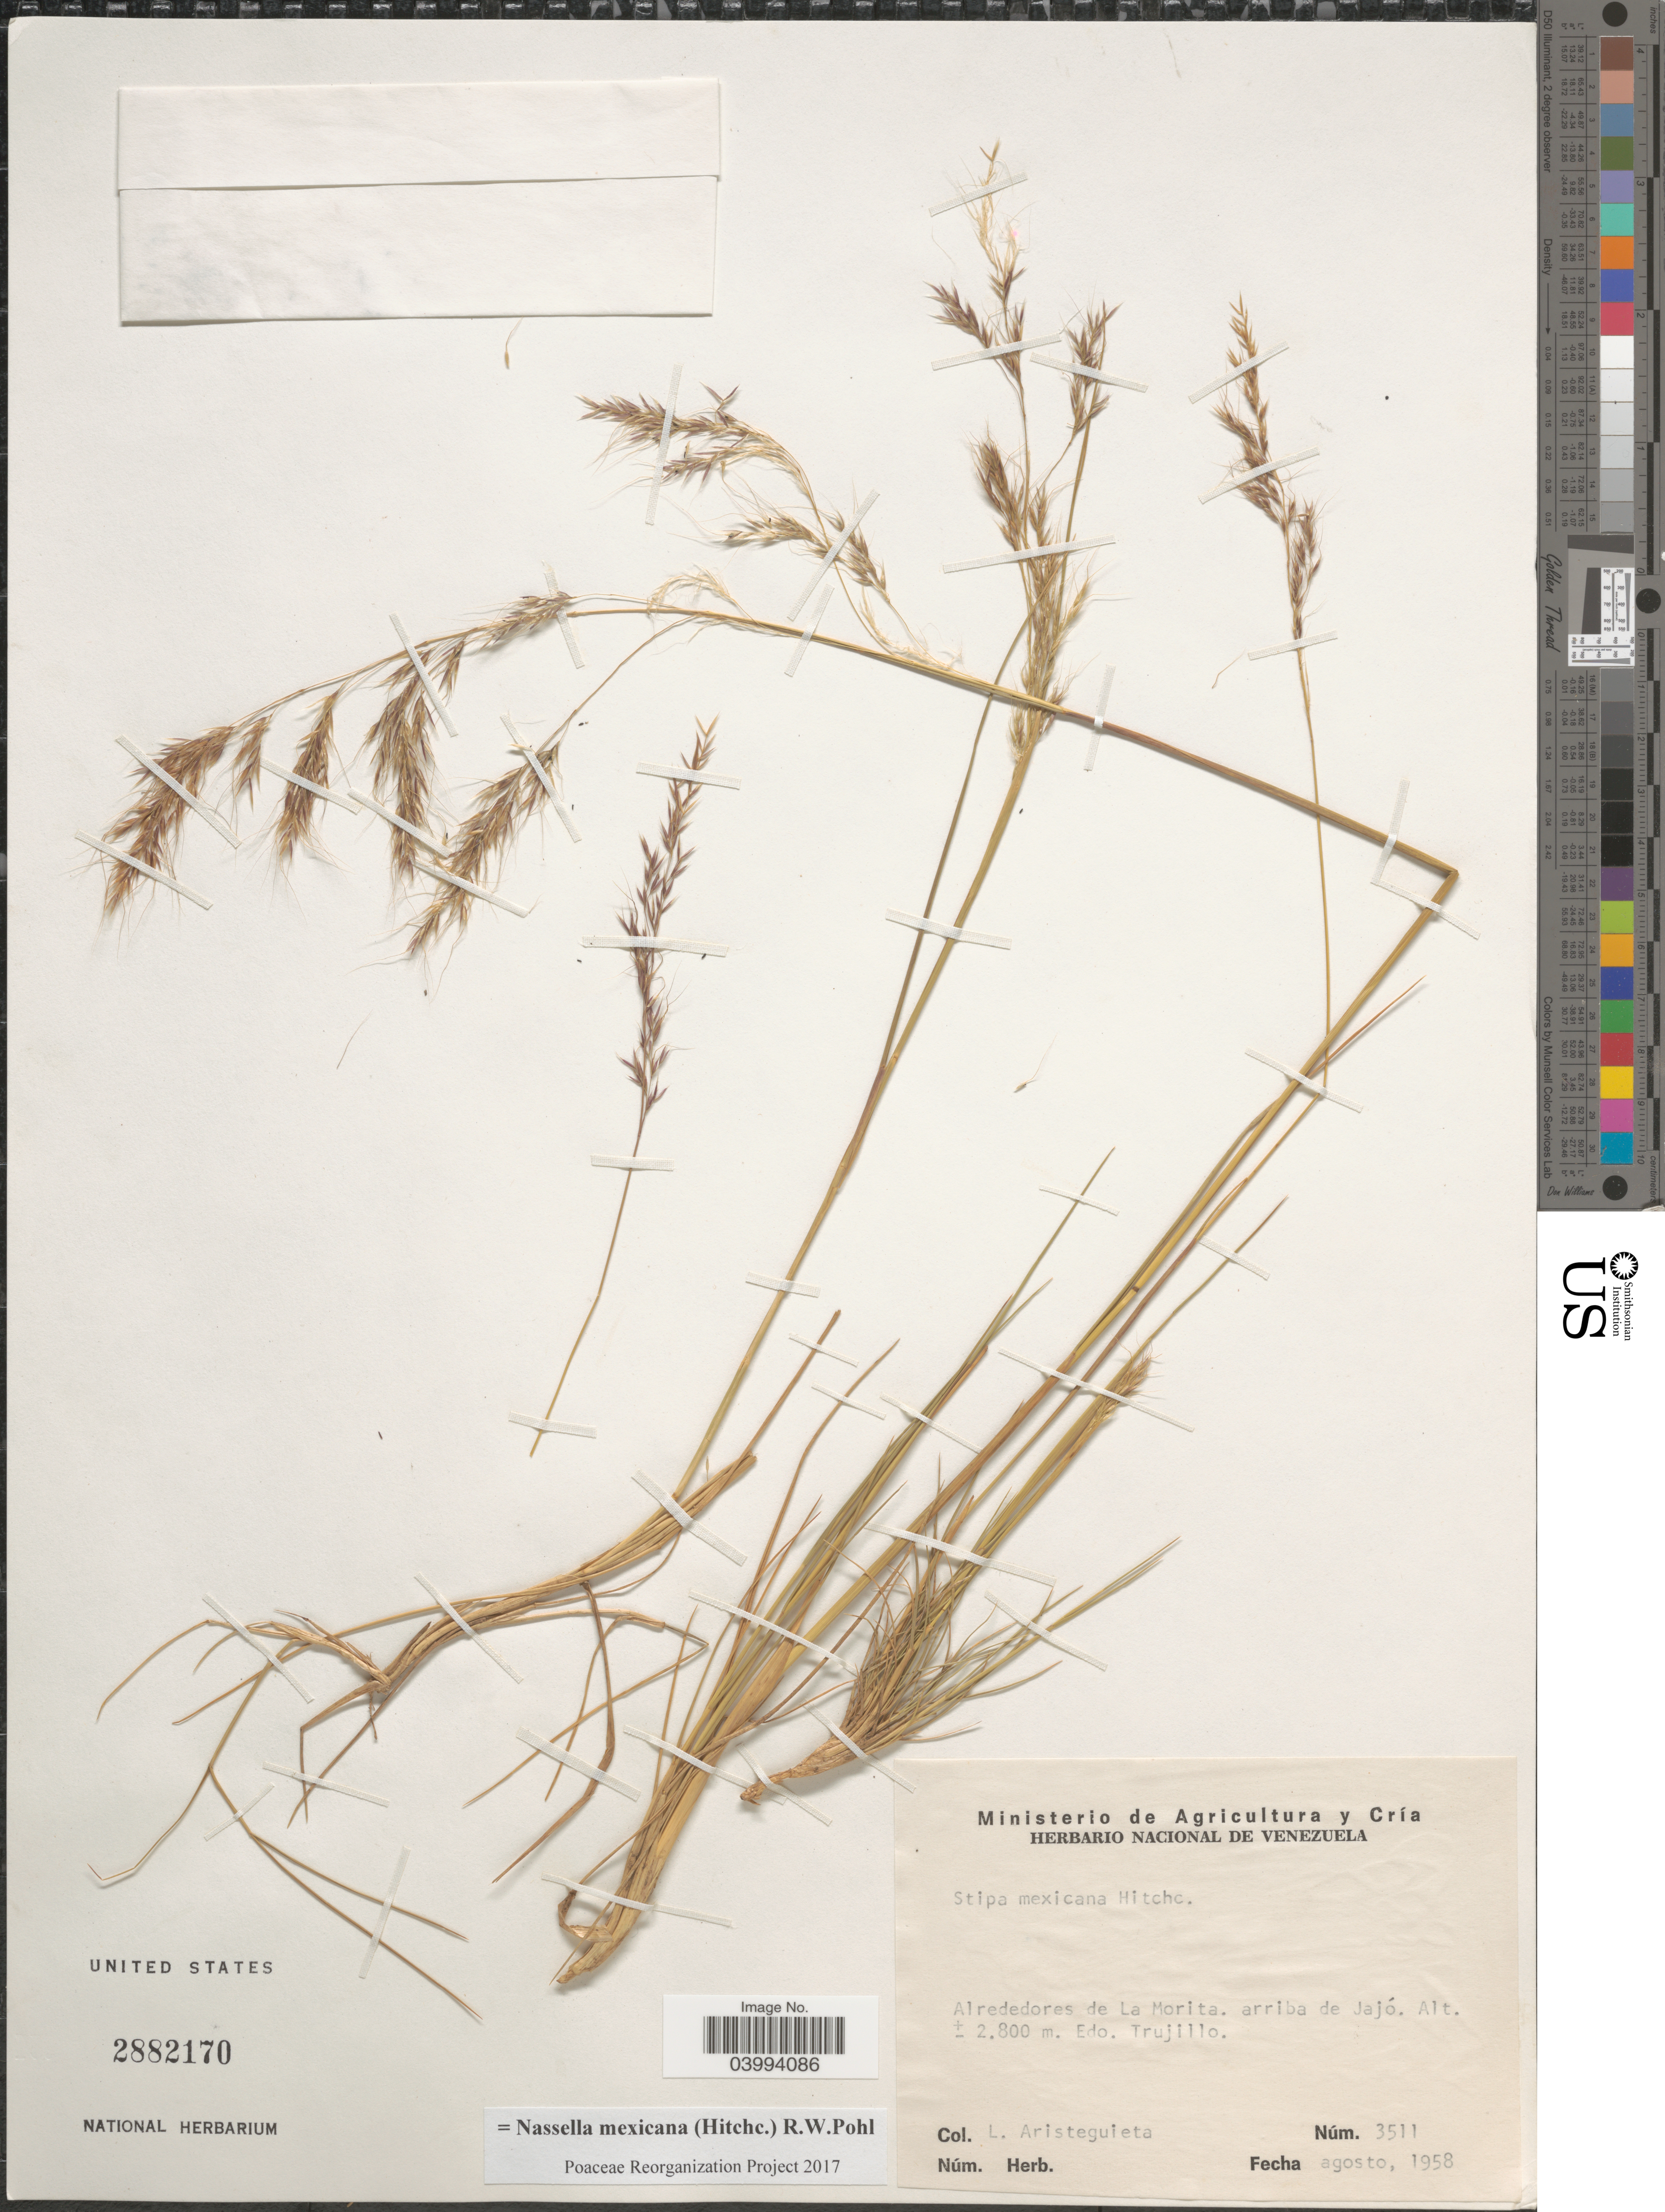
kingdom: Plantae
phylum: Tracheophyta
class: Liliopsida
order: Poales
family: Poaceae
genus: Nassella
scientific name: Nassella mexicana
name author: (Hitchc.) R.W. Pohl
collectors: L. Aristeguieta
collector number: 3511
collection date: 1958-08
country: Venezuela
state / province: Trujillo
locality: Alrededores de La Morita. arriba de Jajó.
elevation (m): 2800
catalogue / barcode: US 2882170